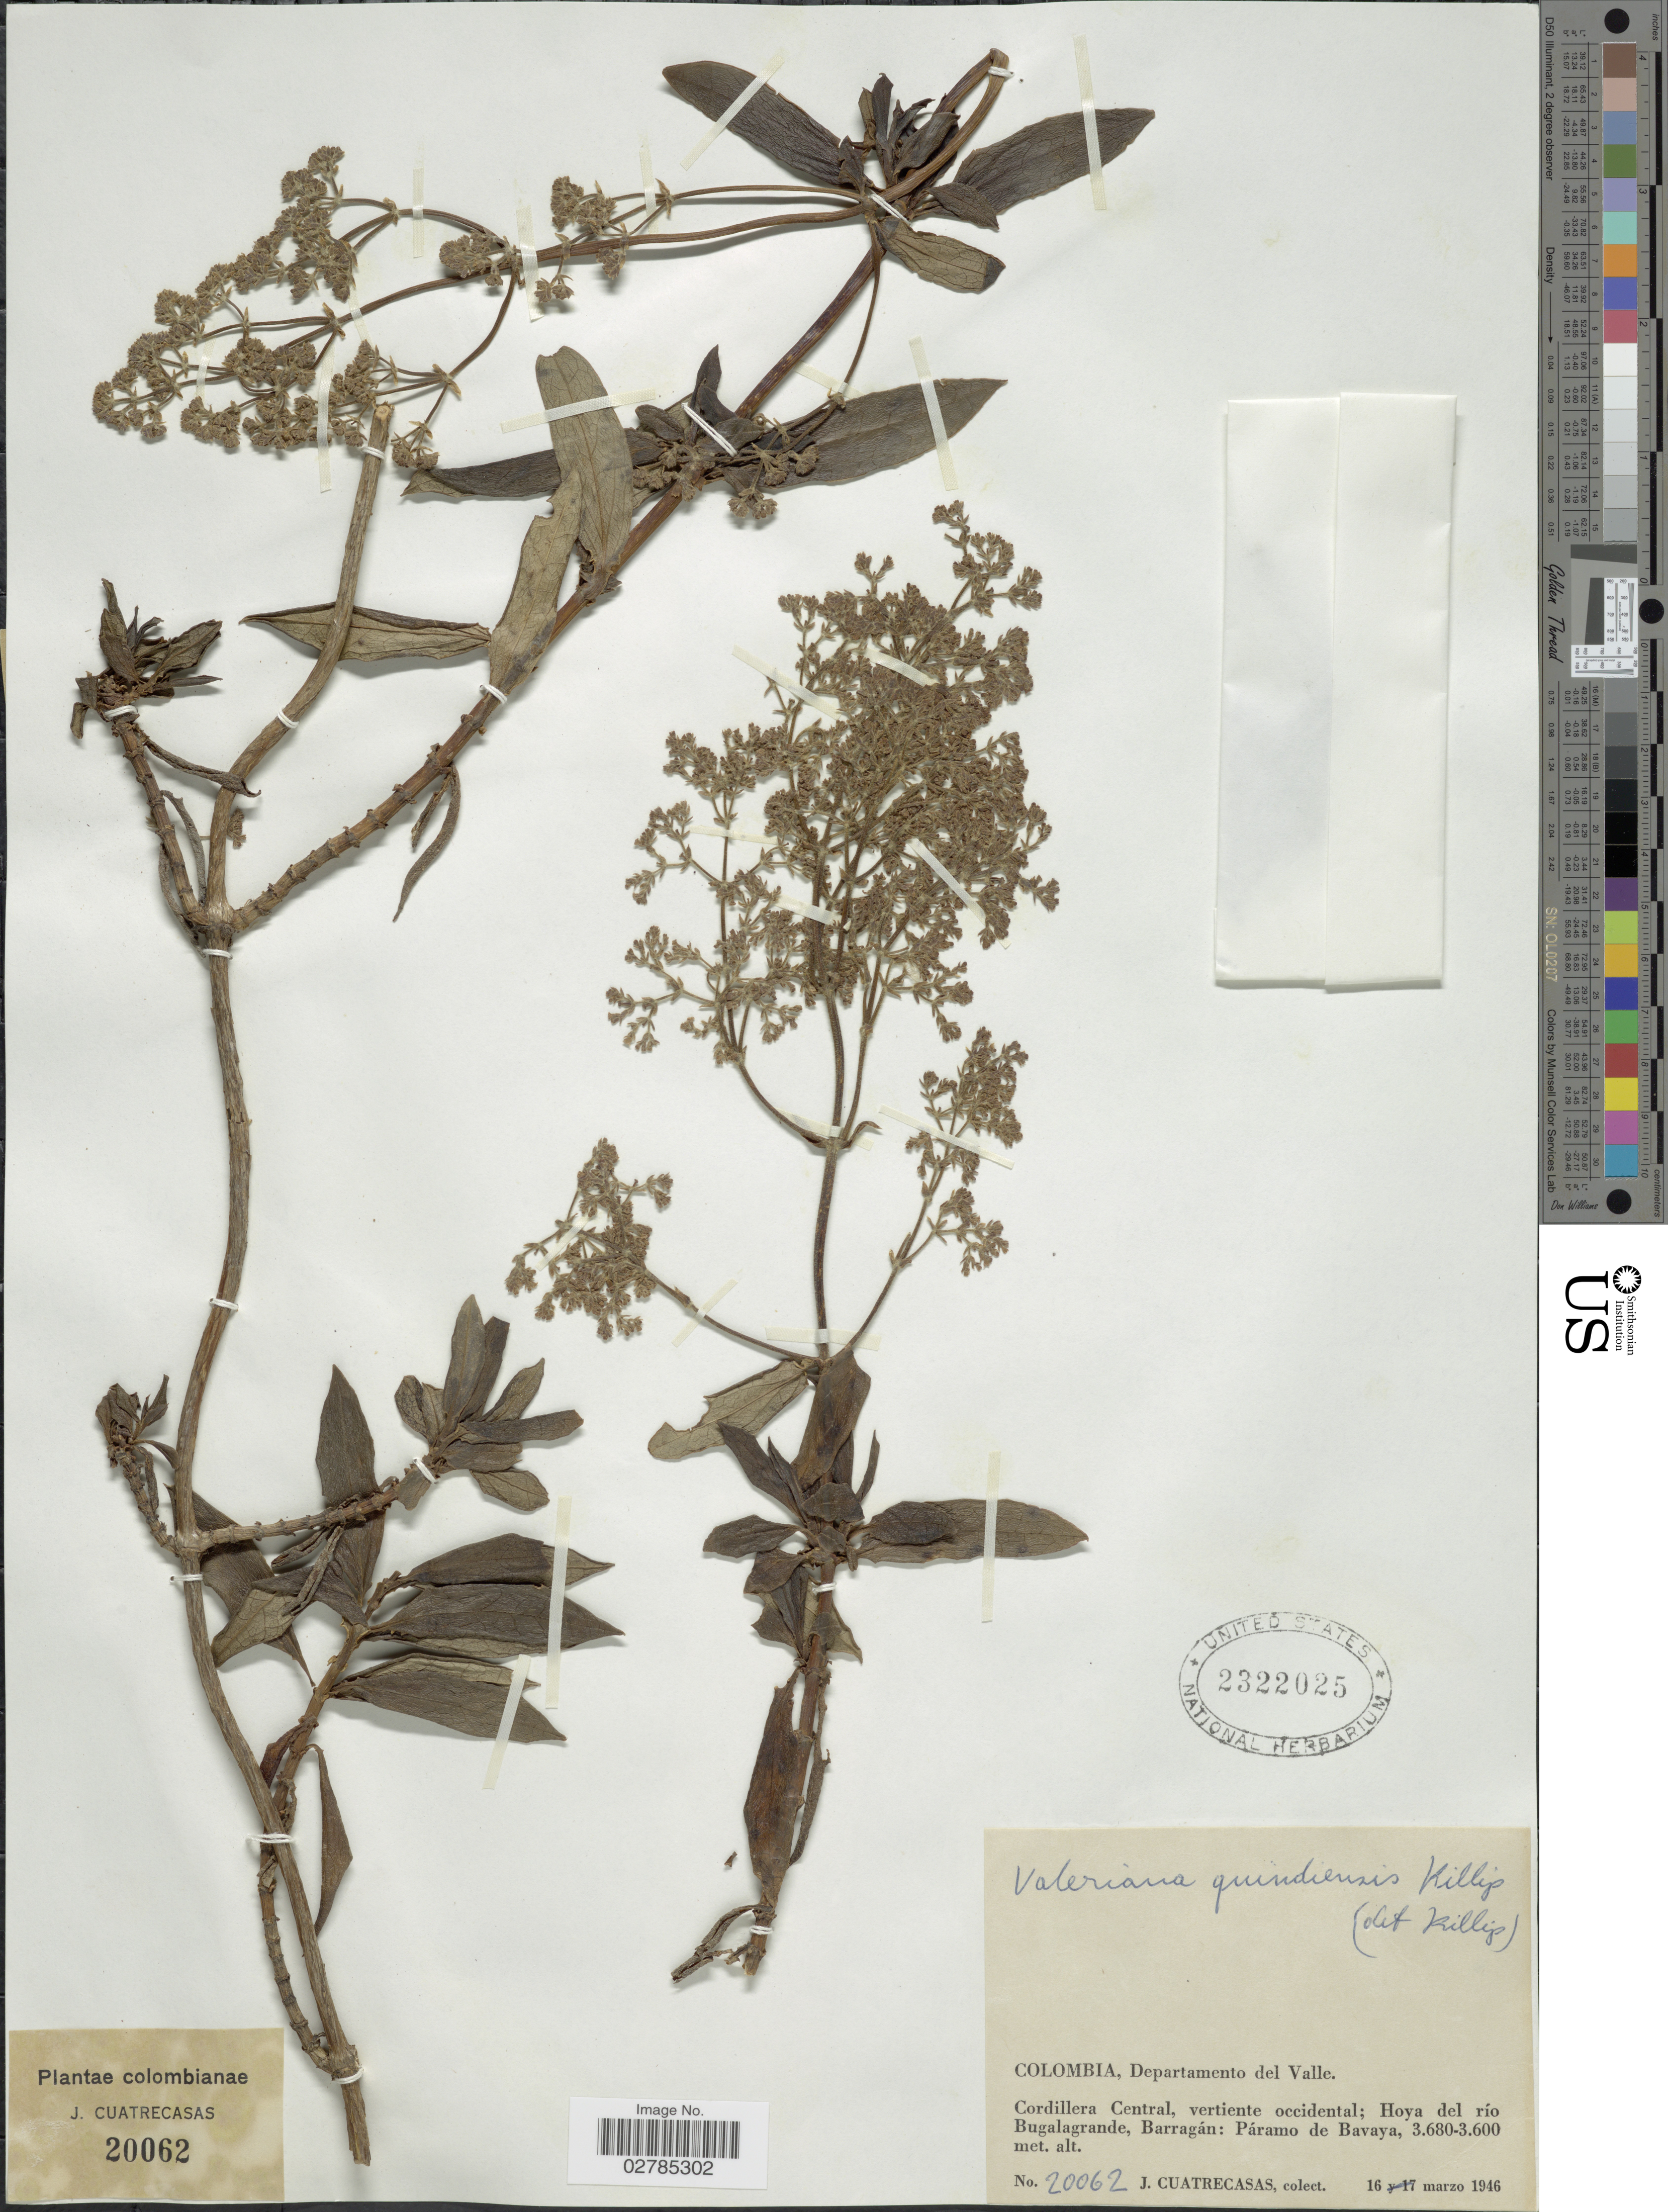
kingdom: Plantae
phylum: Tracheophyta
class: Magnoliopsida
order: Dipsacales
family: Caprifoliaceae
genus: Valeriana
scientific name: Valeriana quindiensis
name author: Killip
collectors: J. Cuatrecasas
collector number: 20062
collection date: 1946-03-16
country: Colombia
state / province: Valle del Cauca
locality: Departamento del Valle. Cordillera Central, vertiente occidental; Hoya del río Bugalagrande, Barragán: Páramo de Bavaya.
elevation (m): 3600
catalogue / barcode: US 2322025